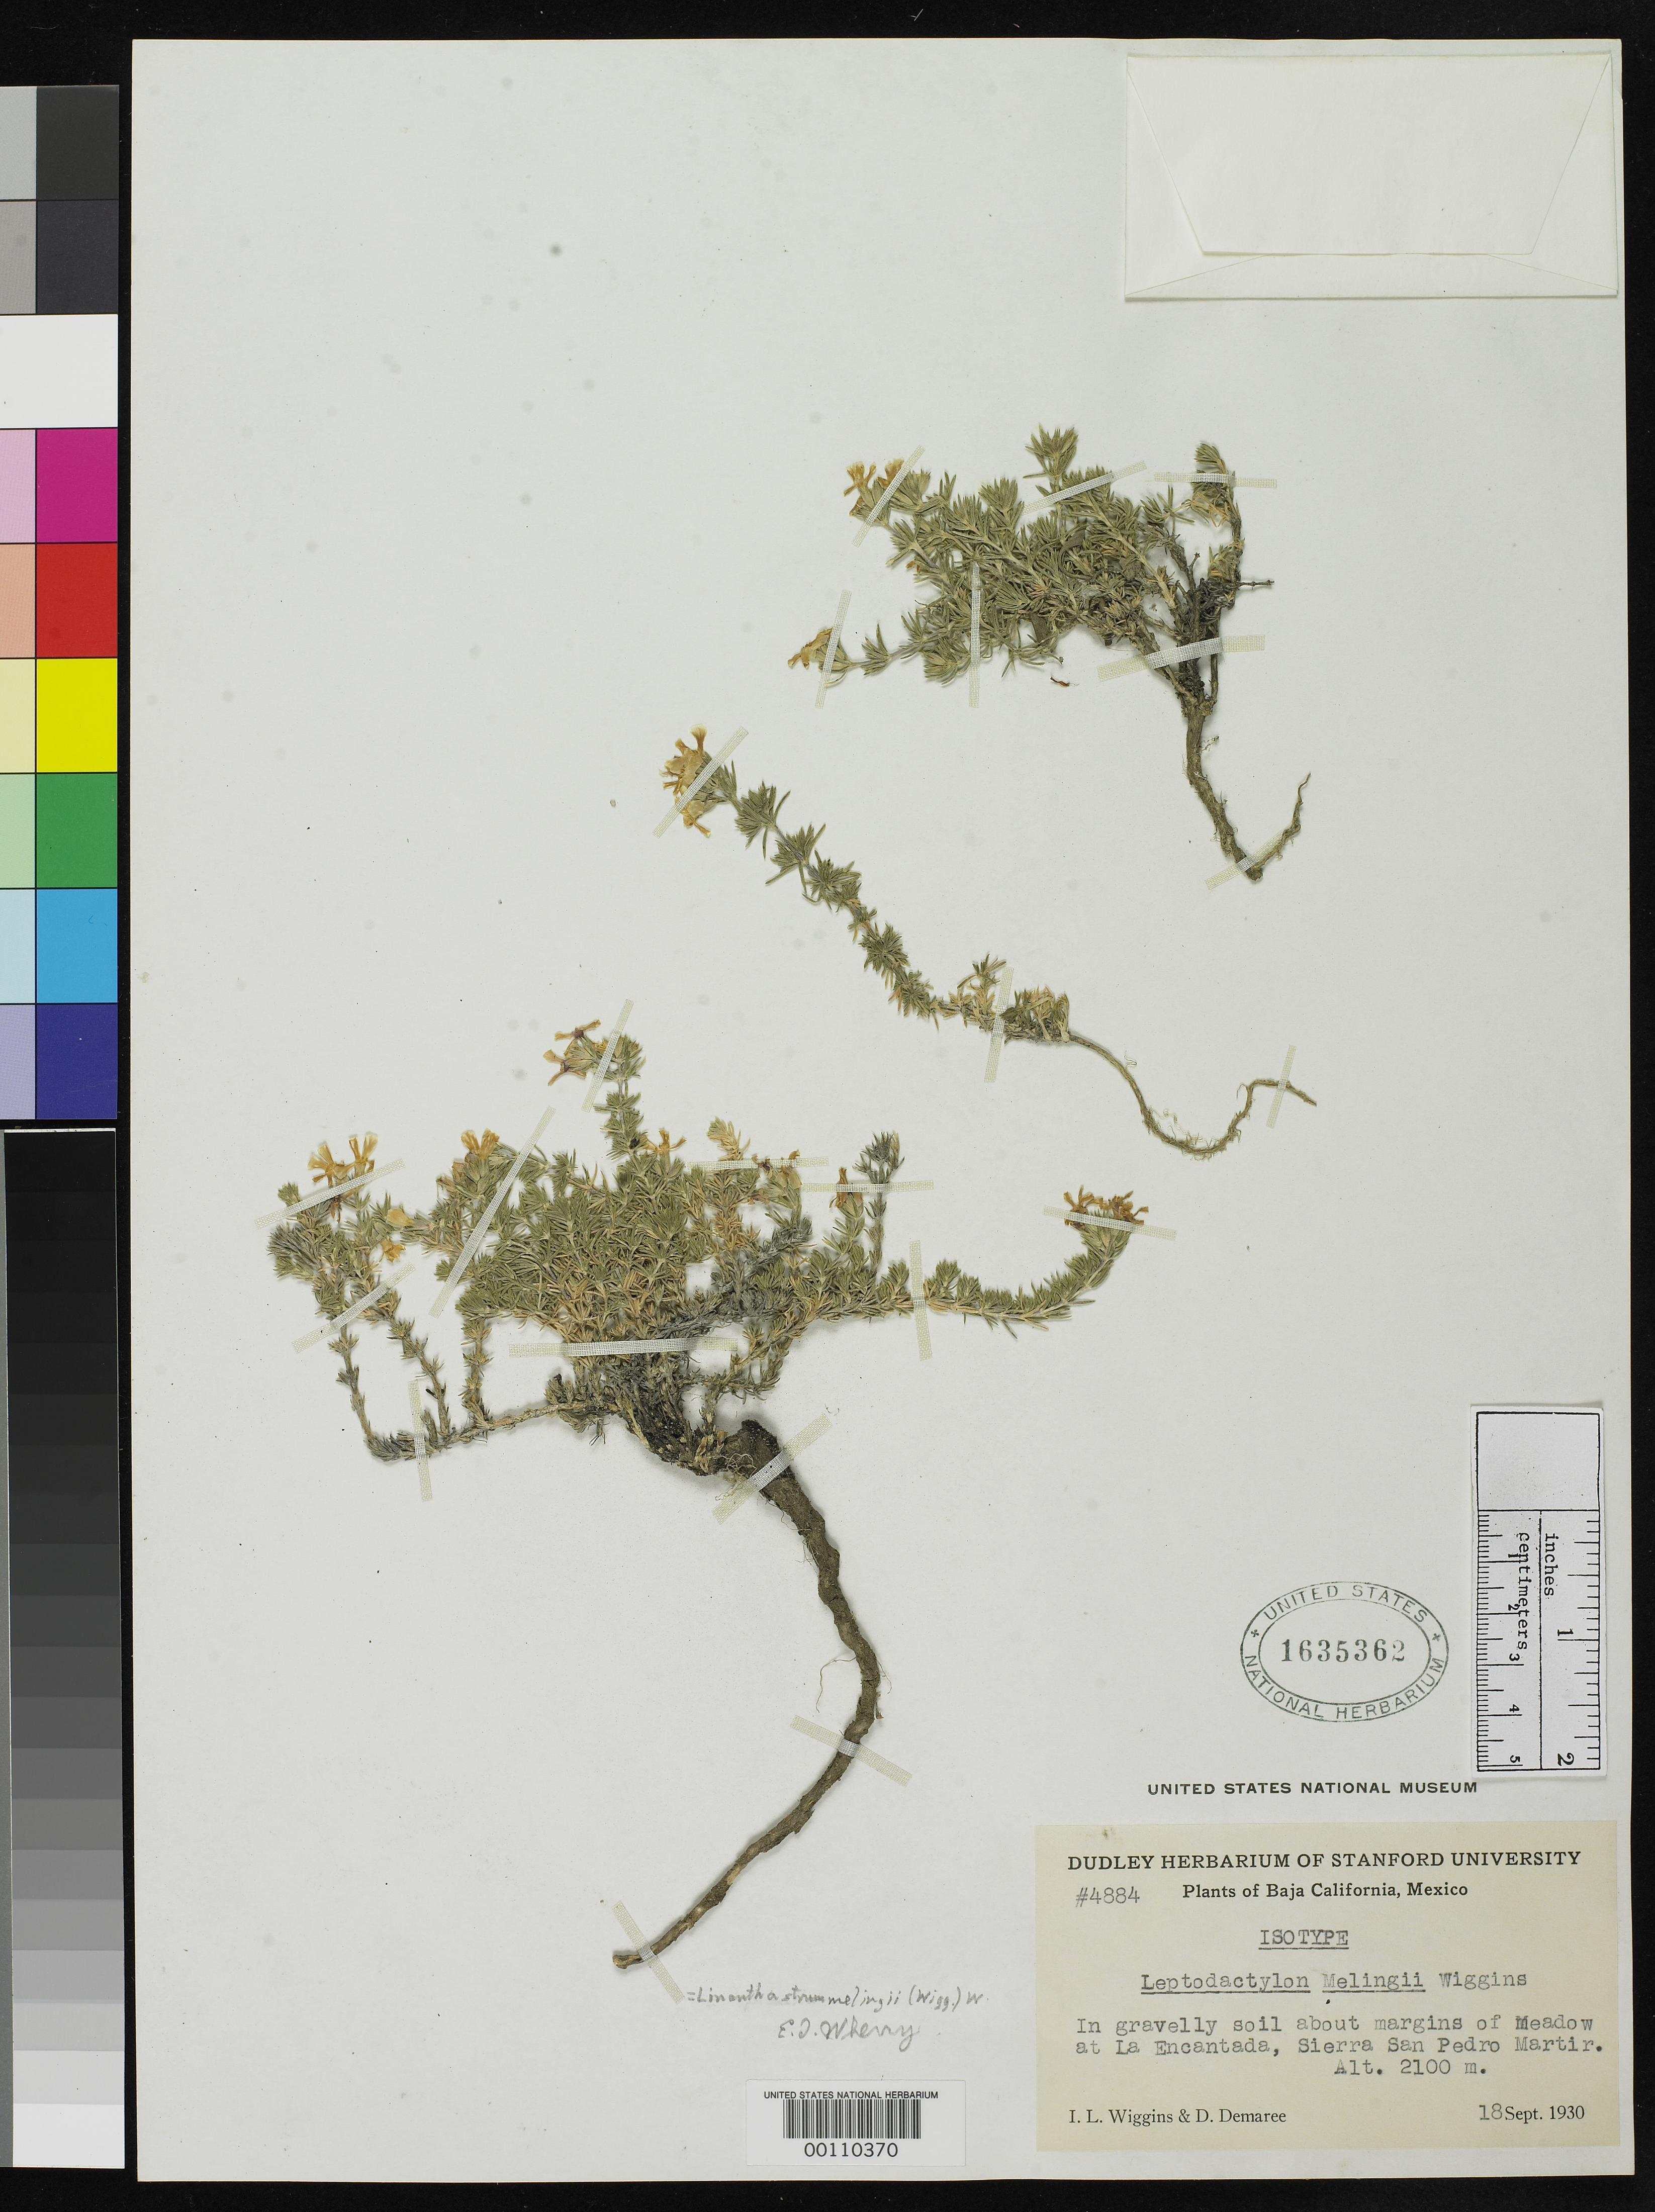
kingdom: Plantae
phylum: Tracheophyta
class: Magnoliopsida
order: Ericales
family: Polemoniaceae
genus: Leptodactylon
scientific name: Leptodactylon melingii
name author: Wiggins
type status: Isotype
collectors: I. L. Wiggins & D. Demaree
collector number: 4884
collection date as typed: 18 Sep 1930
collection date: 1930-09-18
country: Mexico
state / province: Baja California Norte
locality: La Encantada, Sierra San Pedro Martir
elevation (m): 2100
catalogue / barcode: US 1635362